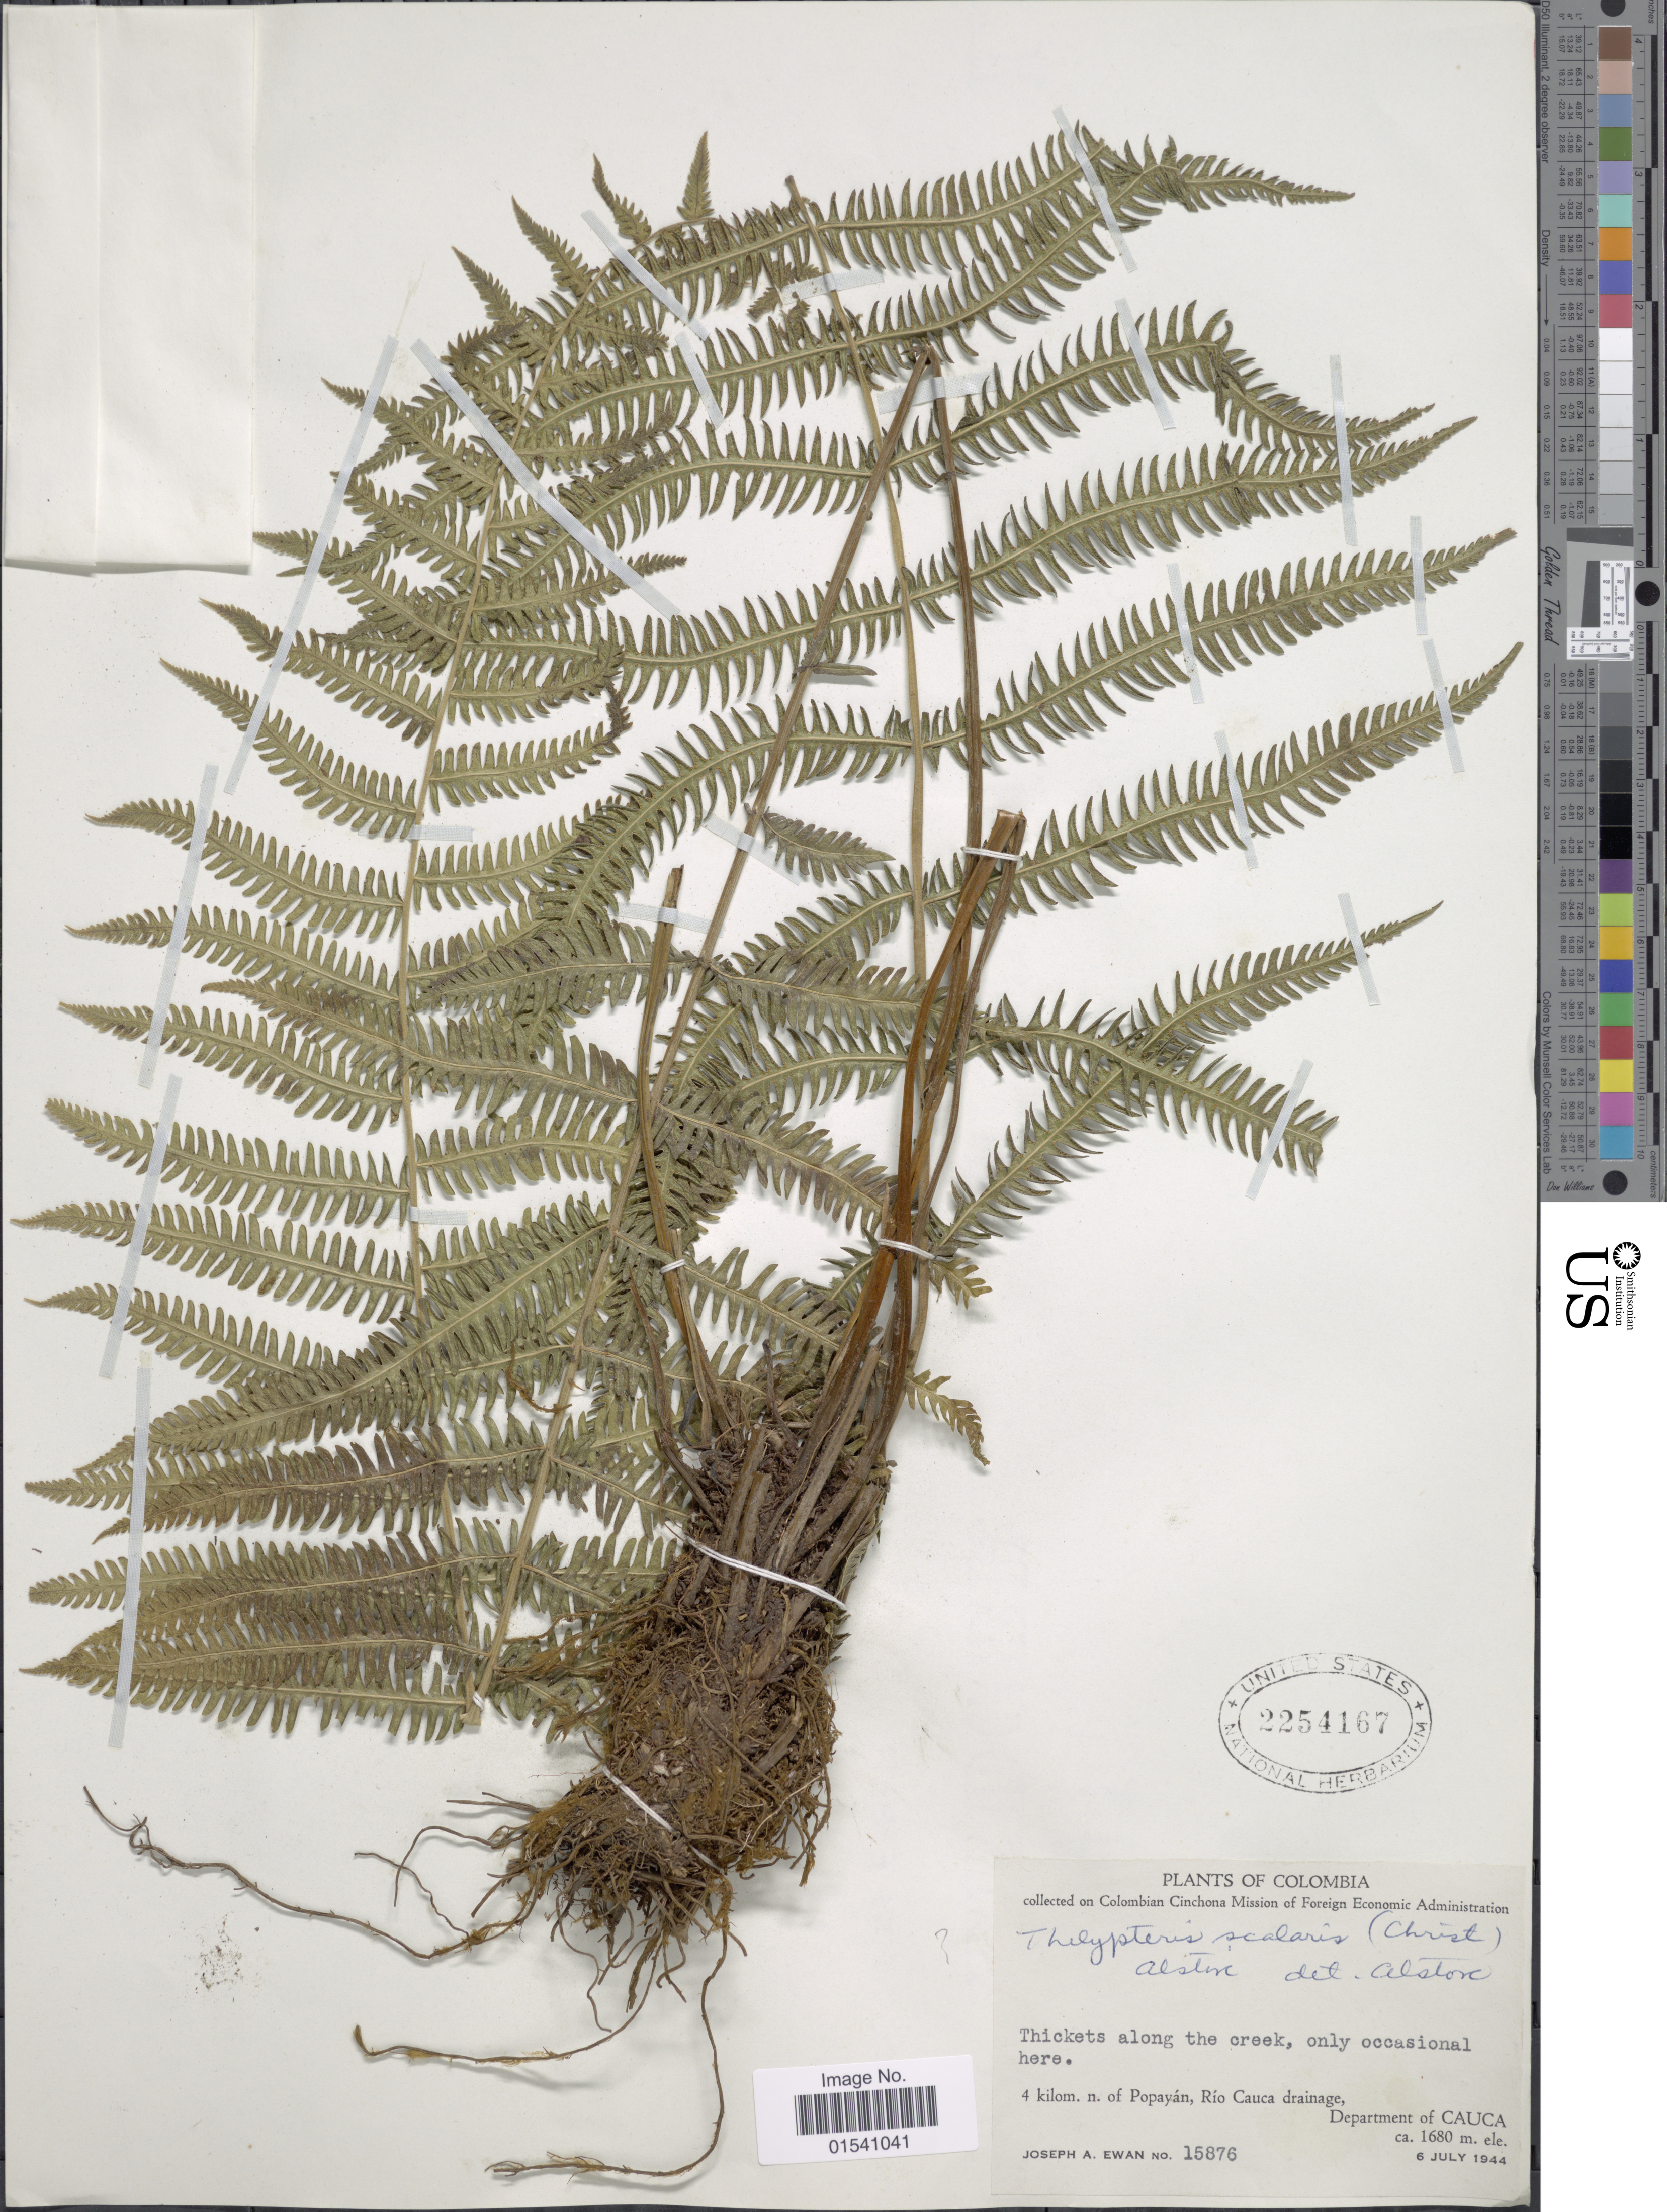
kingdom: Plantae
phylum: Tracheophyta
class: Polypodiopsida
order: Polypodiales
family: Thelypteridaceae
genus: Amauropelta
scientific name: Amauropelta scalaris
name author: (Christ) Á. Löve & D. Löve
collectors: J. A. Ewan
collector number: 15876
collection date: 1944-07-06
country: Colombia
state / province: Cauca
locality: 4 kilom. n. of Popayán, Rio Cauca drainage, Department of Cauca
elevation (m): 1680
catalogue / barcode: US 2254167